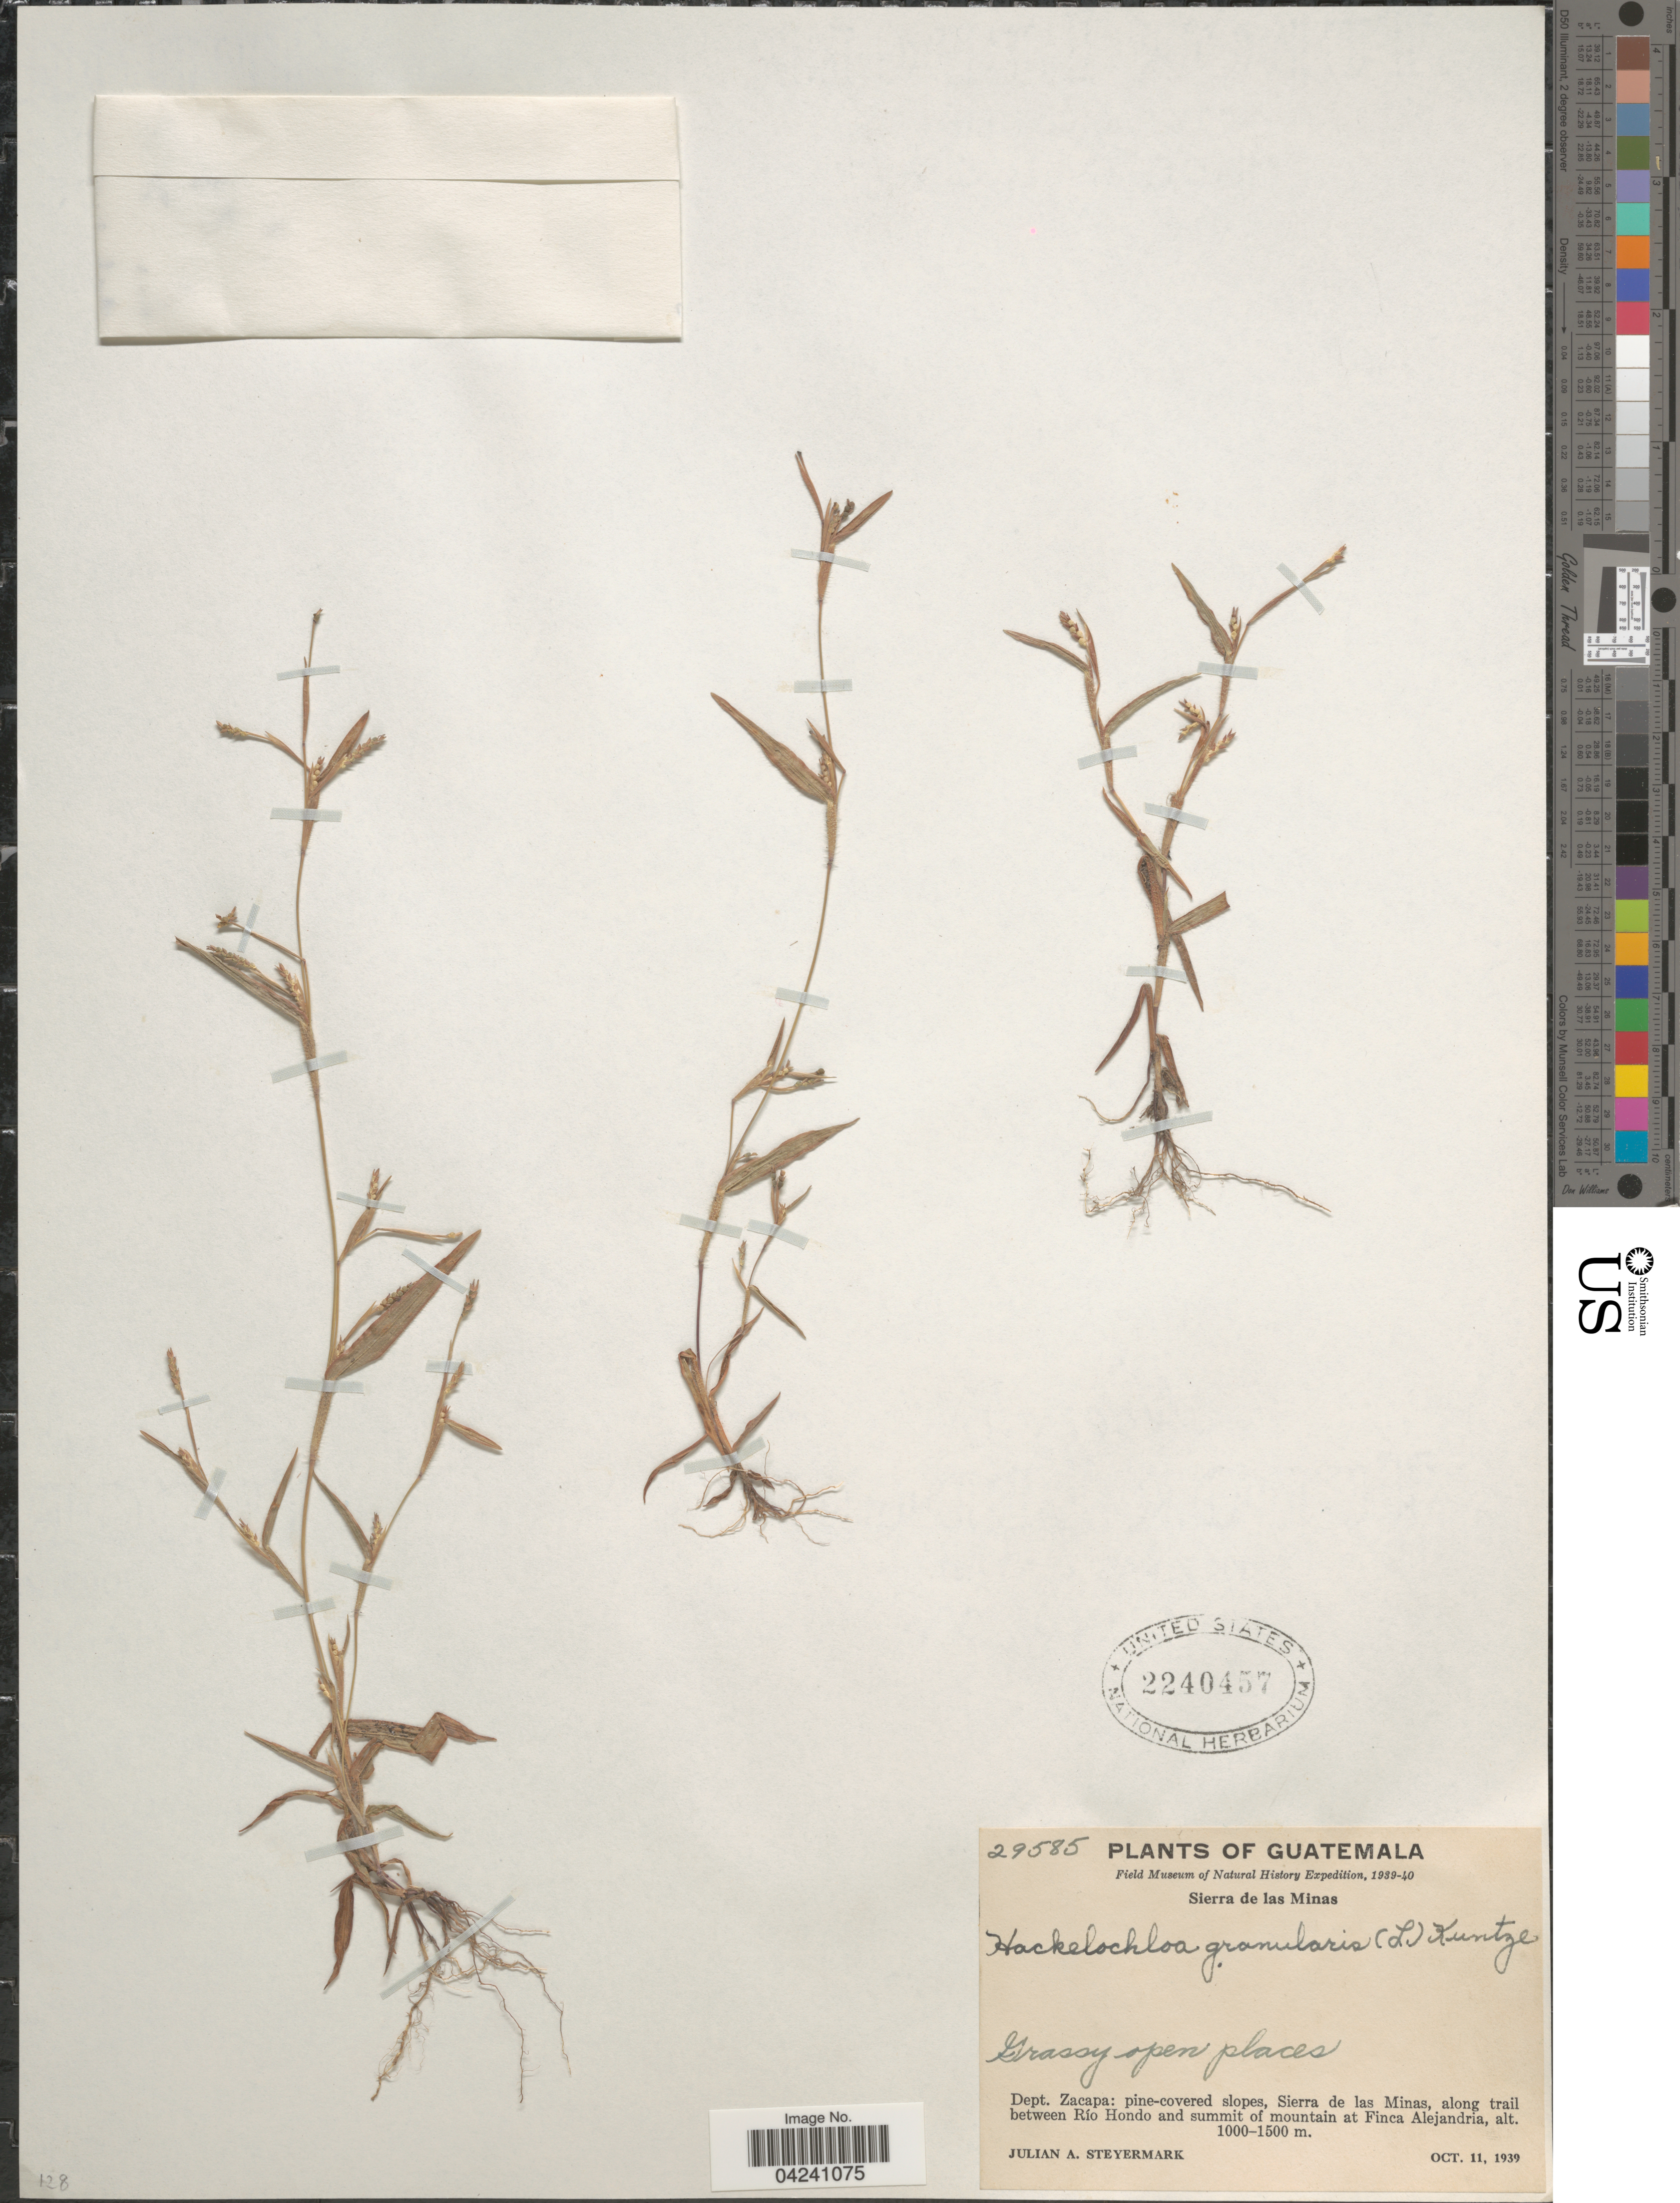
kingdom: Plantae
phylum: Tracheophyta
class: Liliopsida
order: Poales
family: Poaceae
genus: Hackelochloa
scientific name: Hackelochloa granularis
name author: (L.) Kuntze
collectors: J. Steyermark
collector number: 29585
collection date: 1939-10-11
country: Guatemala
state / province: Zacapa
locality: Field Museum of Natural History Expedition, 1939-40. Sierra de las Minas. Grassy open places. Dept. Zacapa: pine-covered slopes, Sierra de las Minas, along trail between Río Hondo and summit of mountain at Finca Alejandria.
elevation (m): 1000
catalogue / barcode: US 2240457